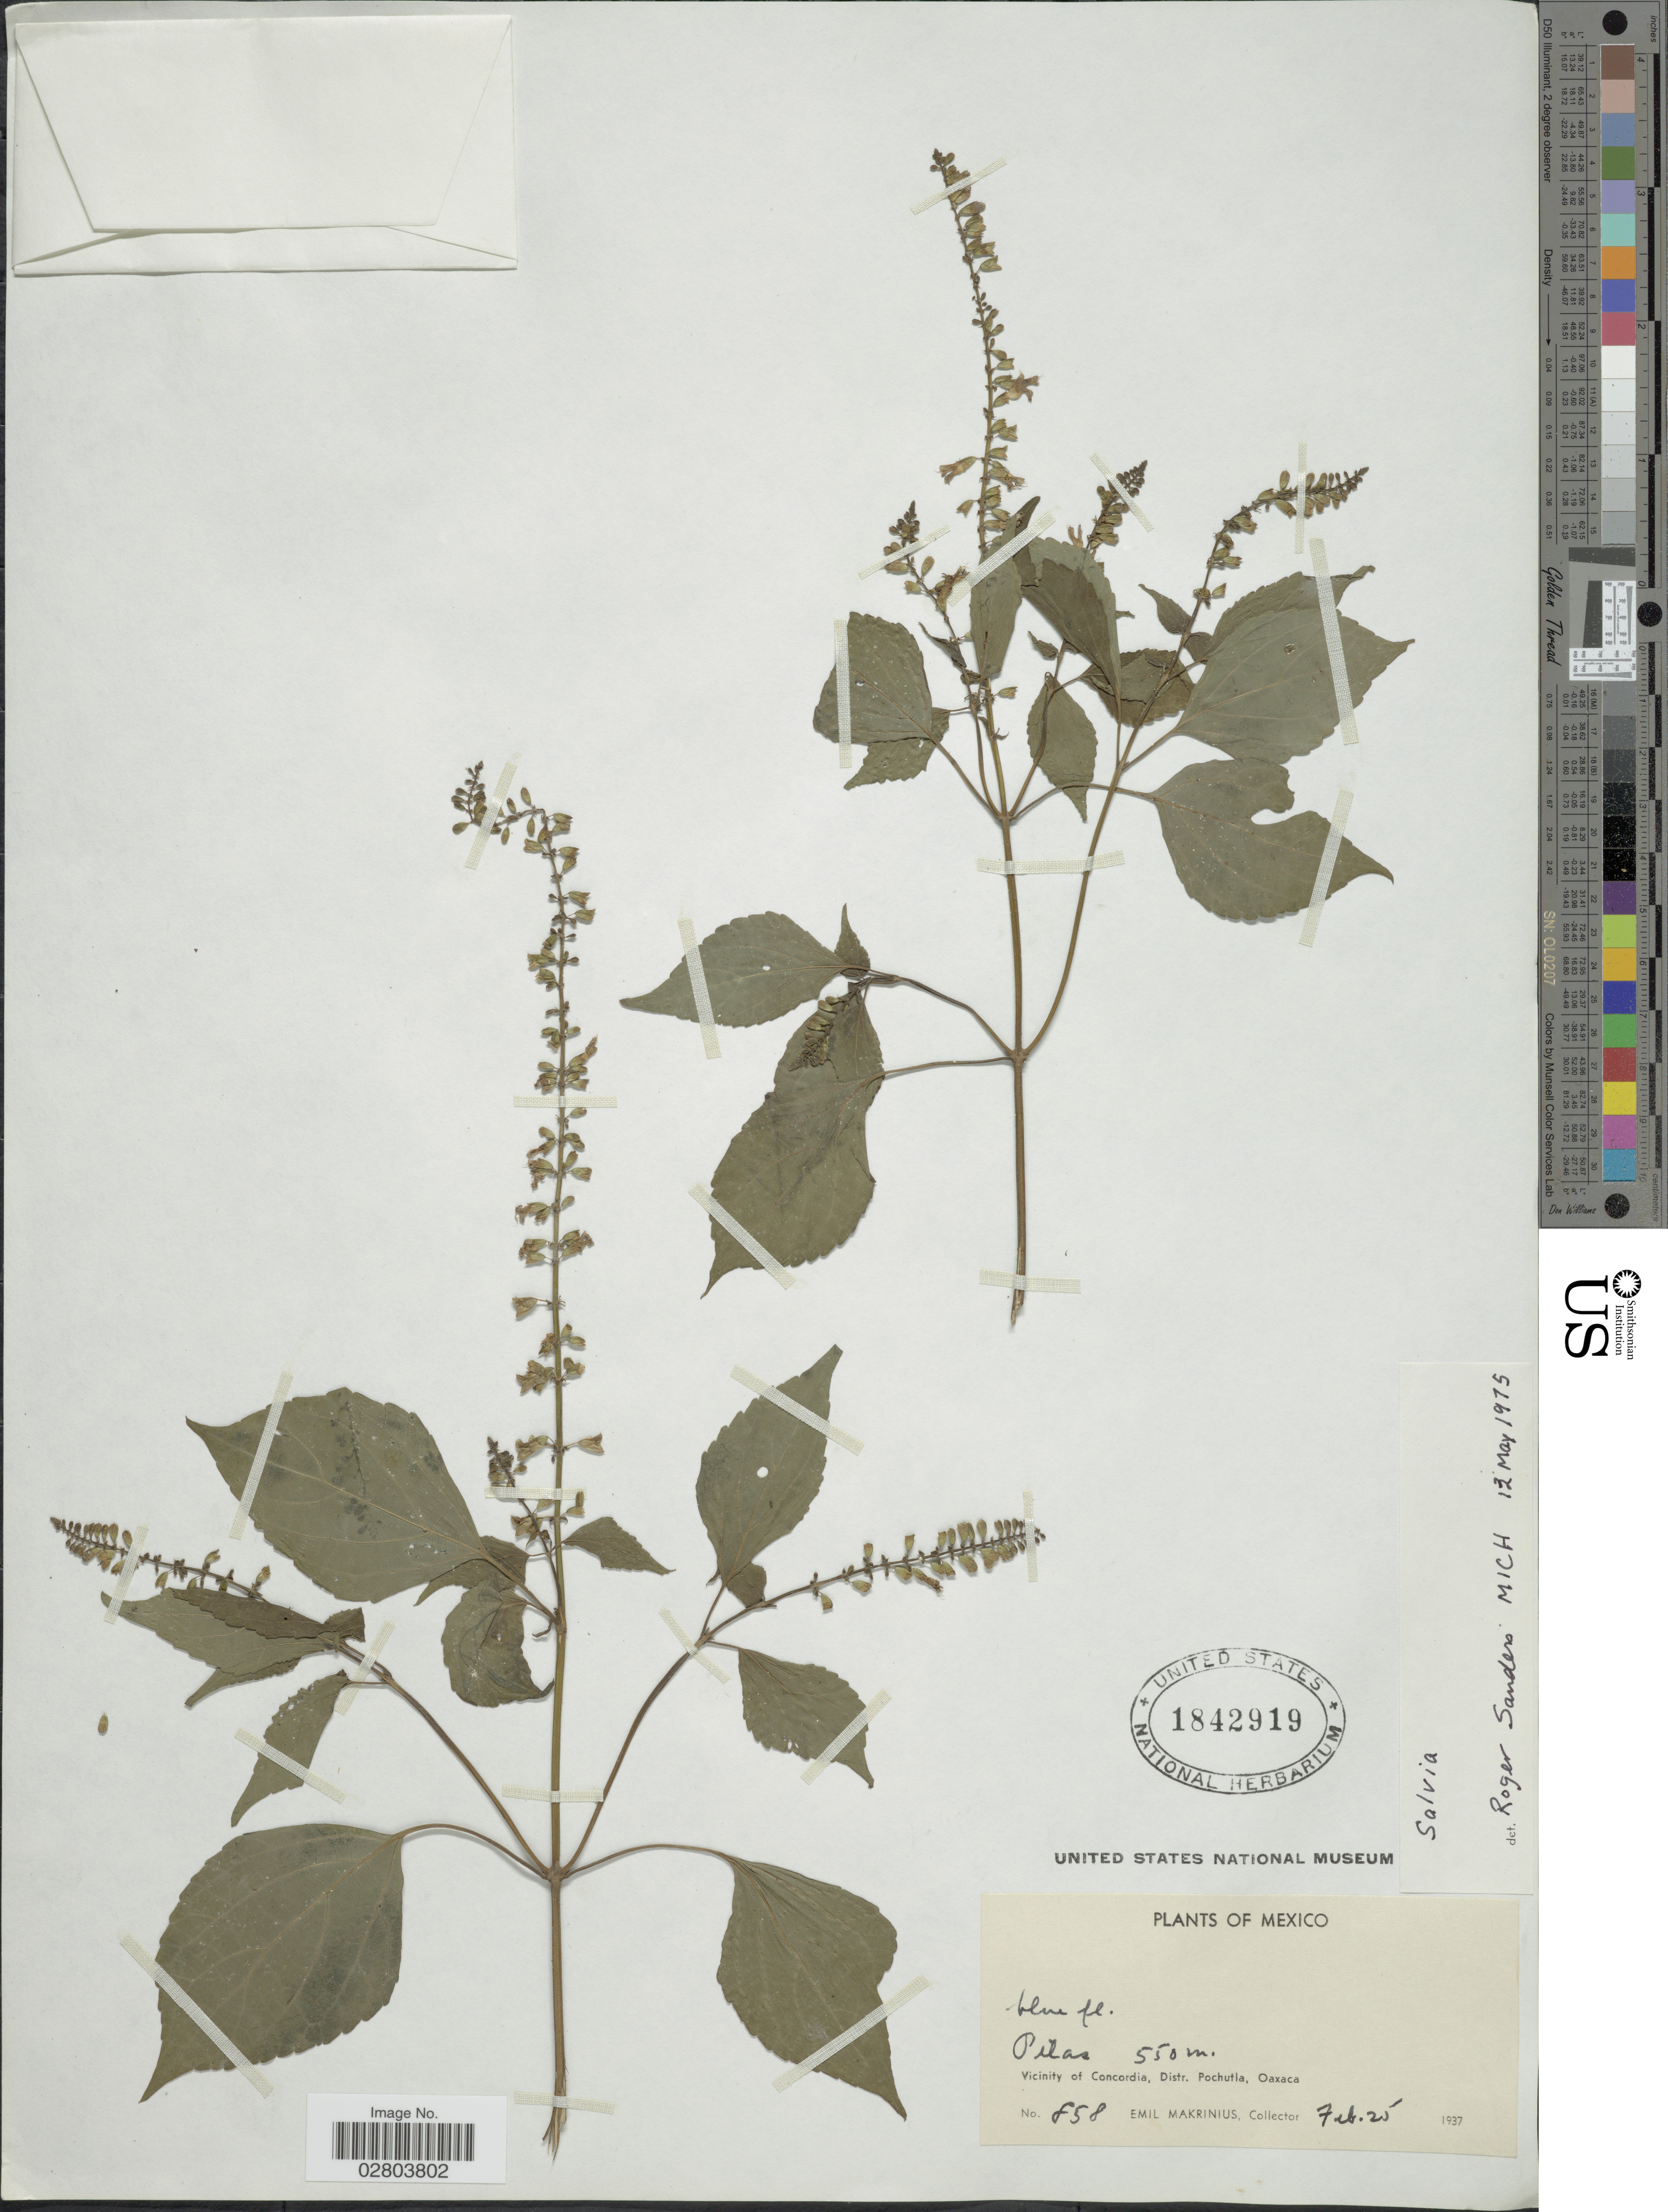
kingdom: Plantae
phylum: Tracheophyta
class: Magnoliopsida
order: Lamiales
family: Lamiaceae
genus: Salvia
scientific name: Salvia sp.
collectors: E. Makrinius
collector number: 858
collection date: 1937-02-25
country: Mexico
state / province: Oaxaca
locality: Pilas. Vicinity of Concordia, Distr. Pochutla, Oaxaca.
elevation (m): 550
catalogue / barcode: US 1842919